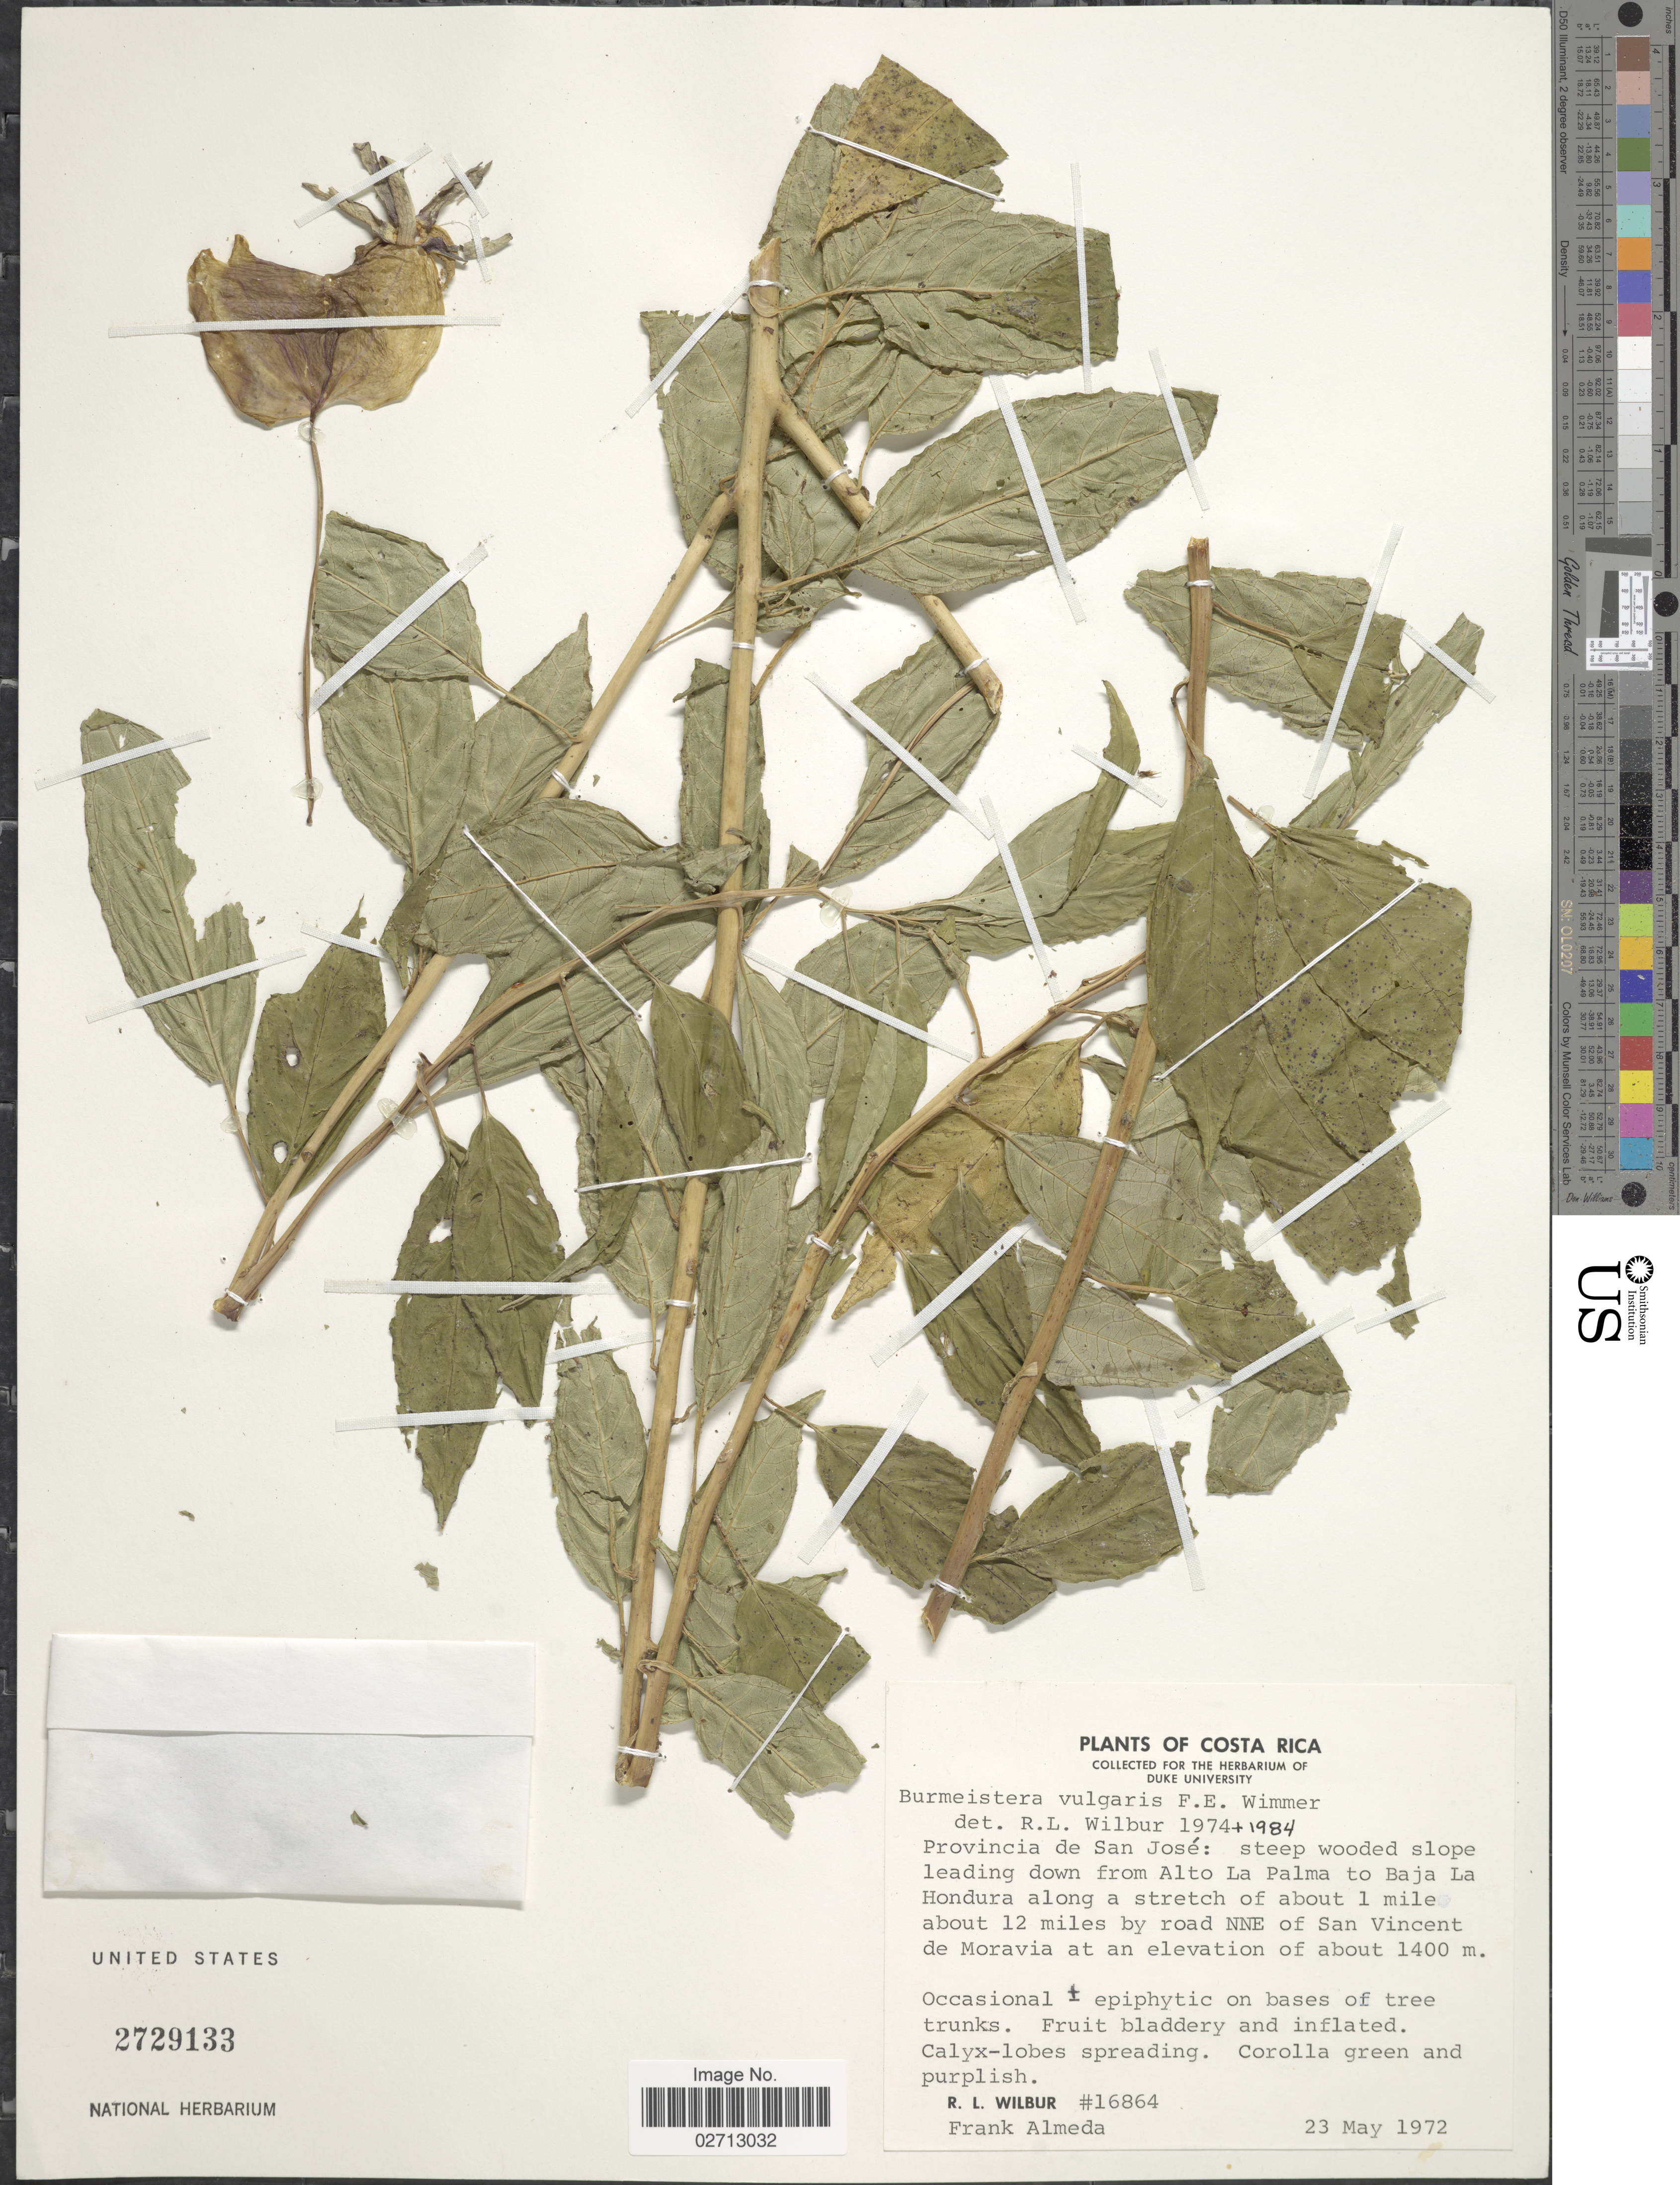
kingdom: Plantae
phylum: Tracheophyta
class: Magnoliopsida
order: Asterales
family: Campanulaceae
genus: Burmeistera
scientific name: Burmeistera vulgaris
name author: E. Wimm.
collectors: R. L. Wilbur & F. Almeda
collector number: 16864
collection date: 1972-05-23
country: Costa Rica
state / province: San José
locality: Slope leading down from Alto La Palma to Baja La Hondura along a stretch of about 1 mile about 12 miles by road NNE of San Vincent de Moravia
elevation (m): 1400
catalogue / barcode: US 2729133